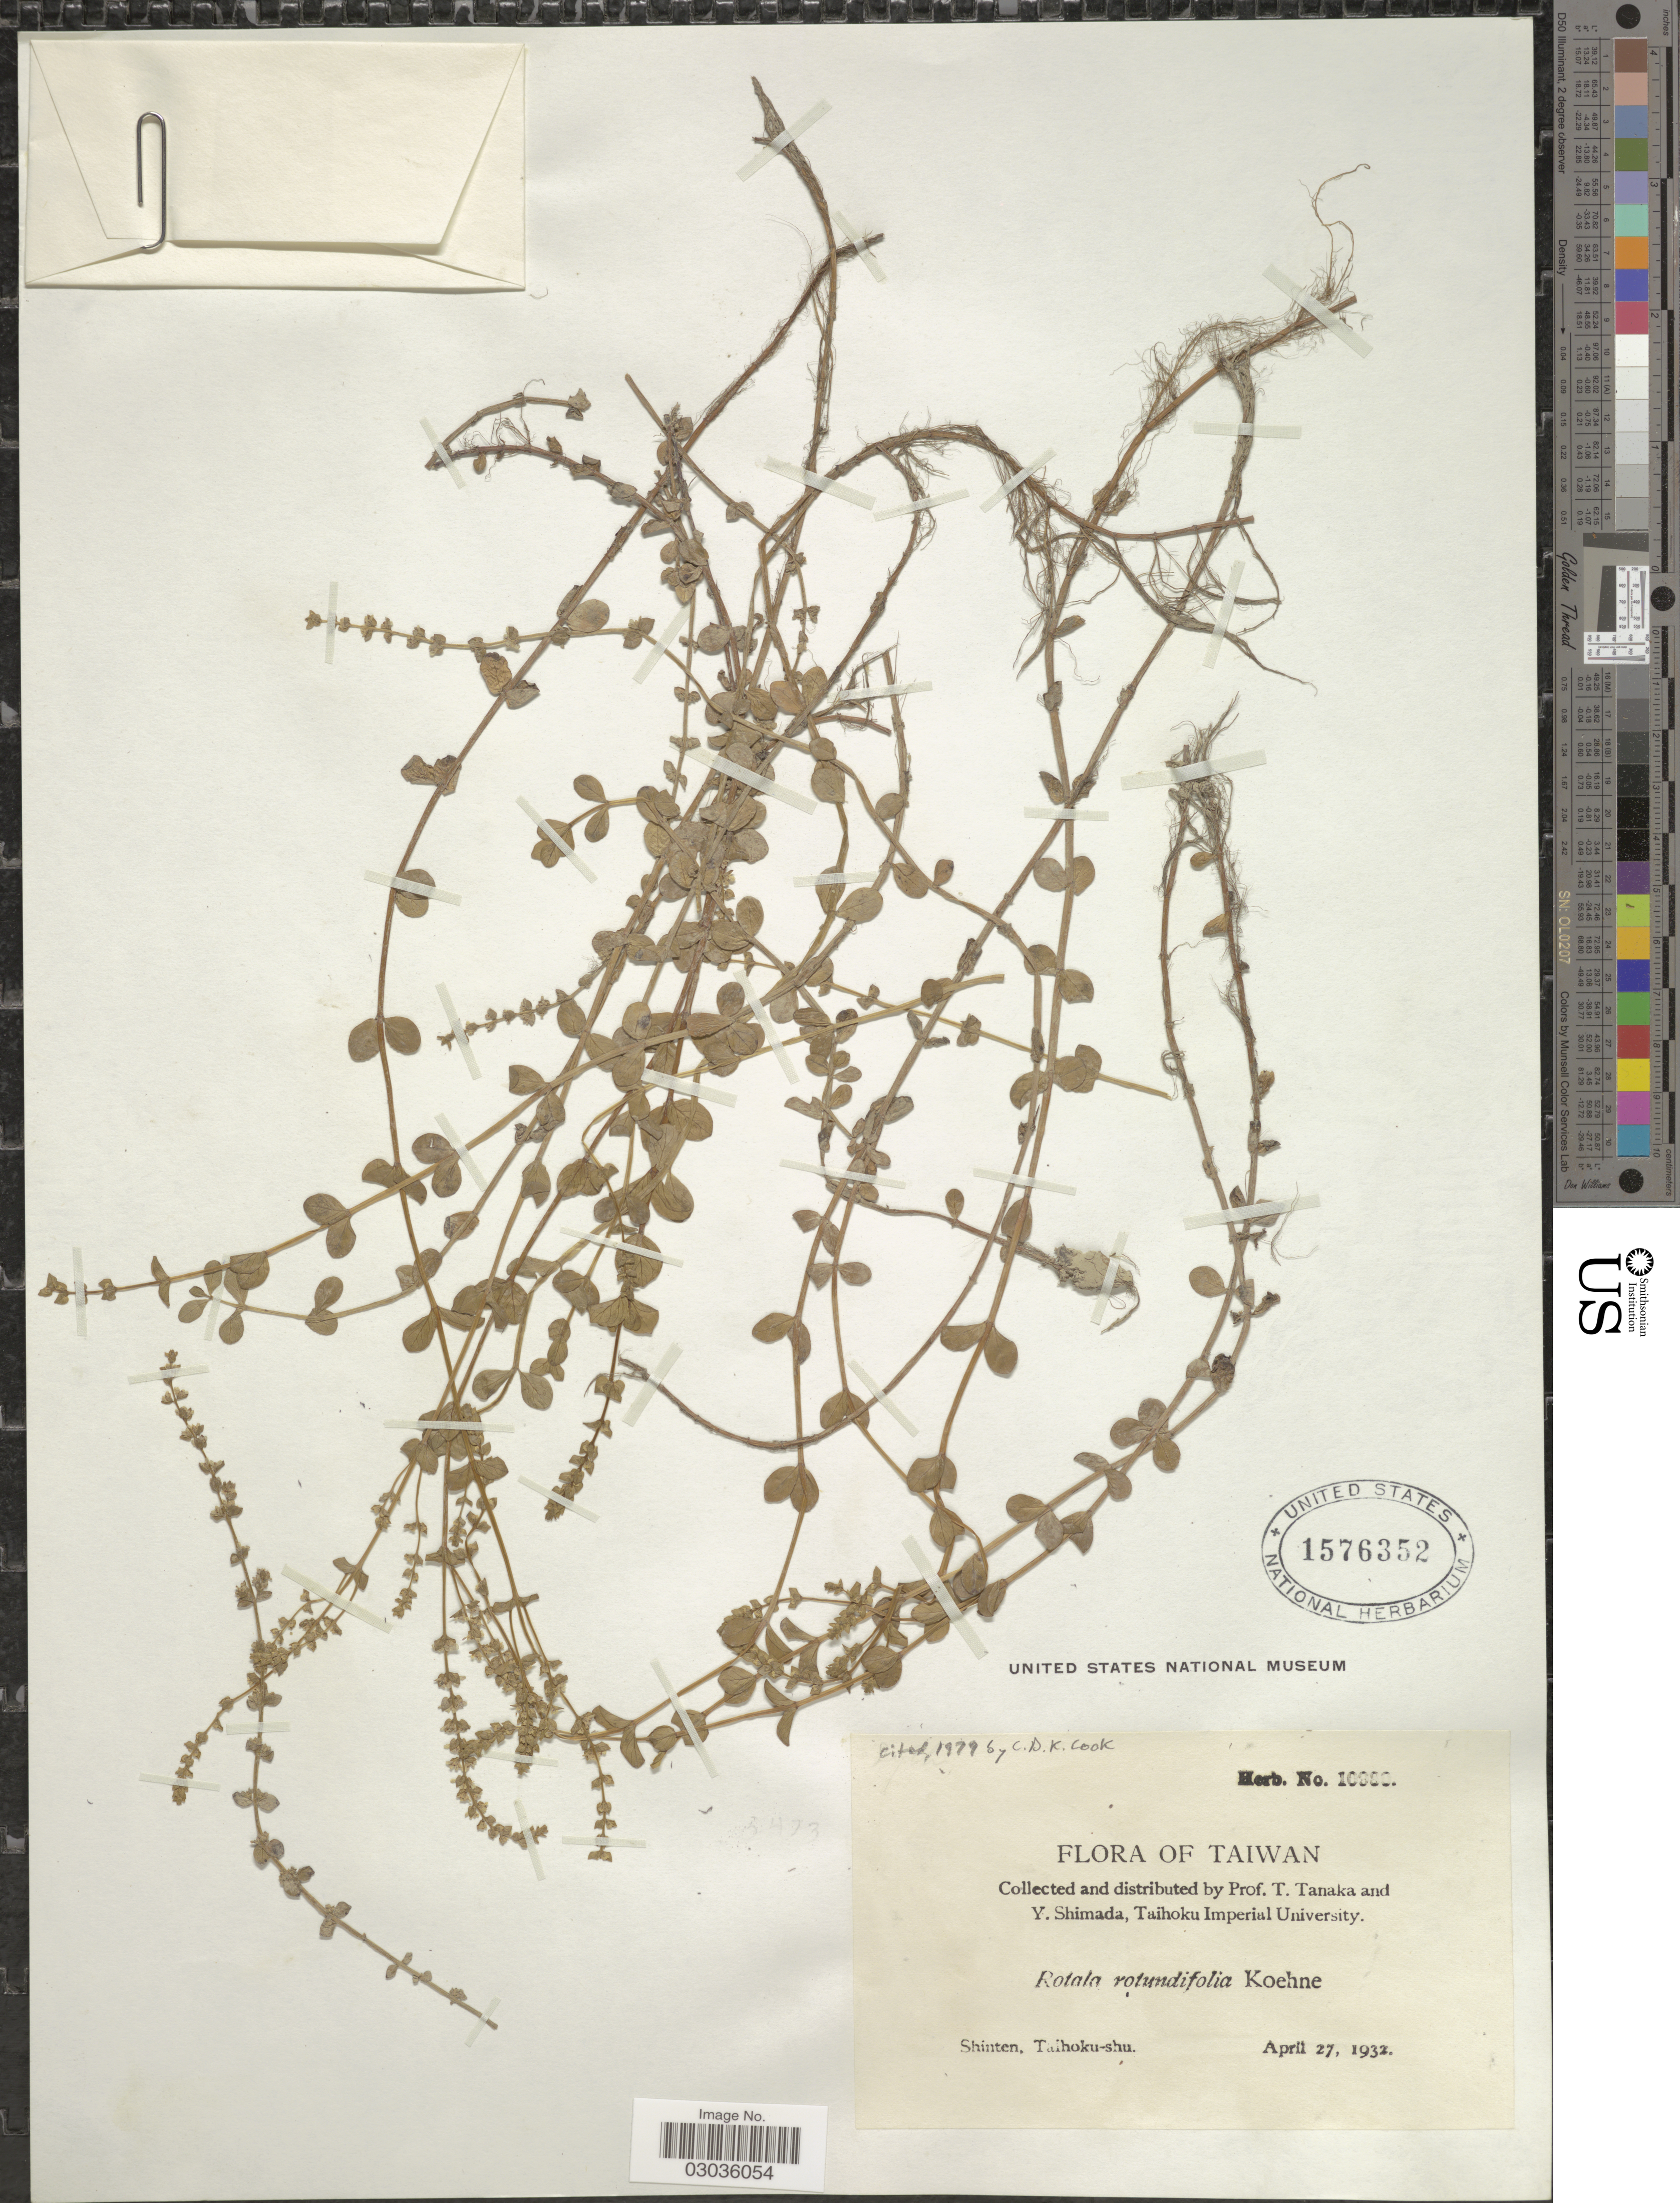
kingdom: Plantae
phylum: Tracheophyta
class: Magnoliopsida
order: Myrtales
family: Lythraceae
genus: Rotala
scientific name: Rotala rotundifolia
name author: (Buch.-Ham. & Roxb.) Koehne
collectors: T. Tanaka & Y. Shimada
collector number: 10900*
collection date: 1932-04-27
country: Taiwan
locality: Shinten, Taihoku-shu.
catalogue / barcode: US 1576352